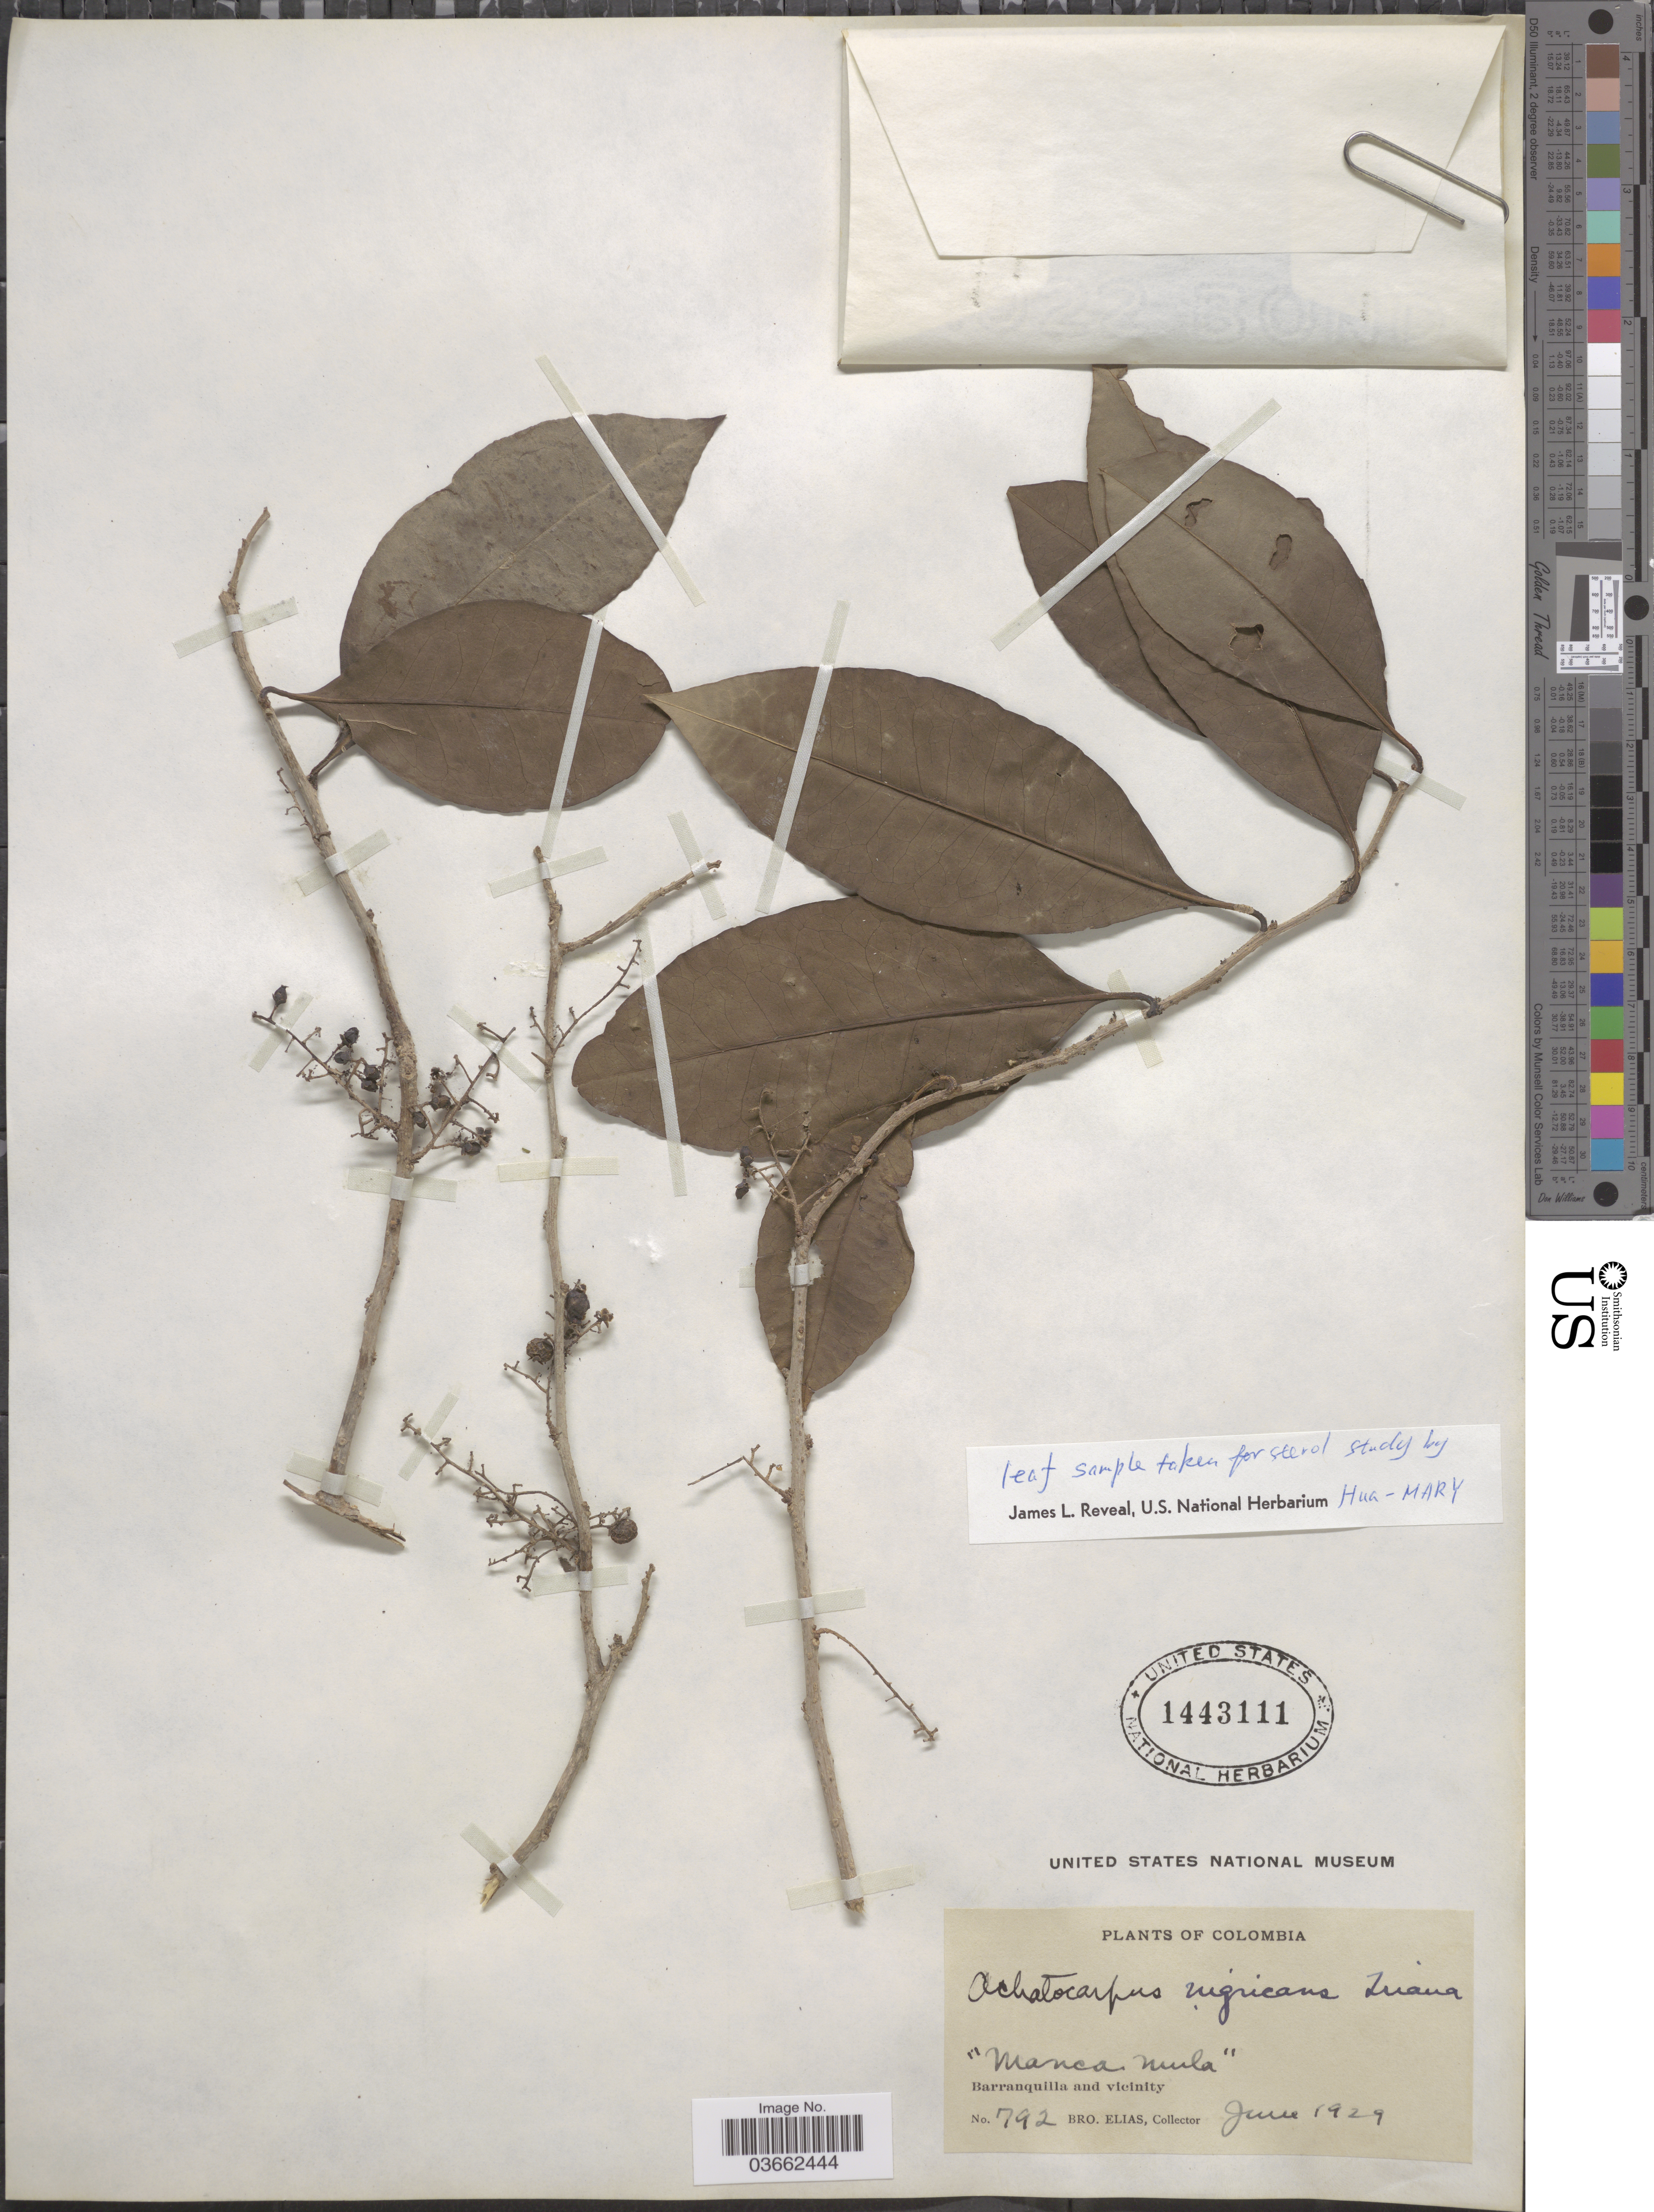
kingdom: Plantae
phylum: Tracheophyta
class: Magnoliopsida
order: Caryophyllales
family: Achatocarpaceae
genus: Achatocarpus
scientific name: Achatocarpus nigricans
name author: Triana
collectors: Bro. Elias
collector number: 792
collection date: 1929-06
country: Colombia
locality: Manca mula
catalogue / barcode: US 1443111